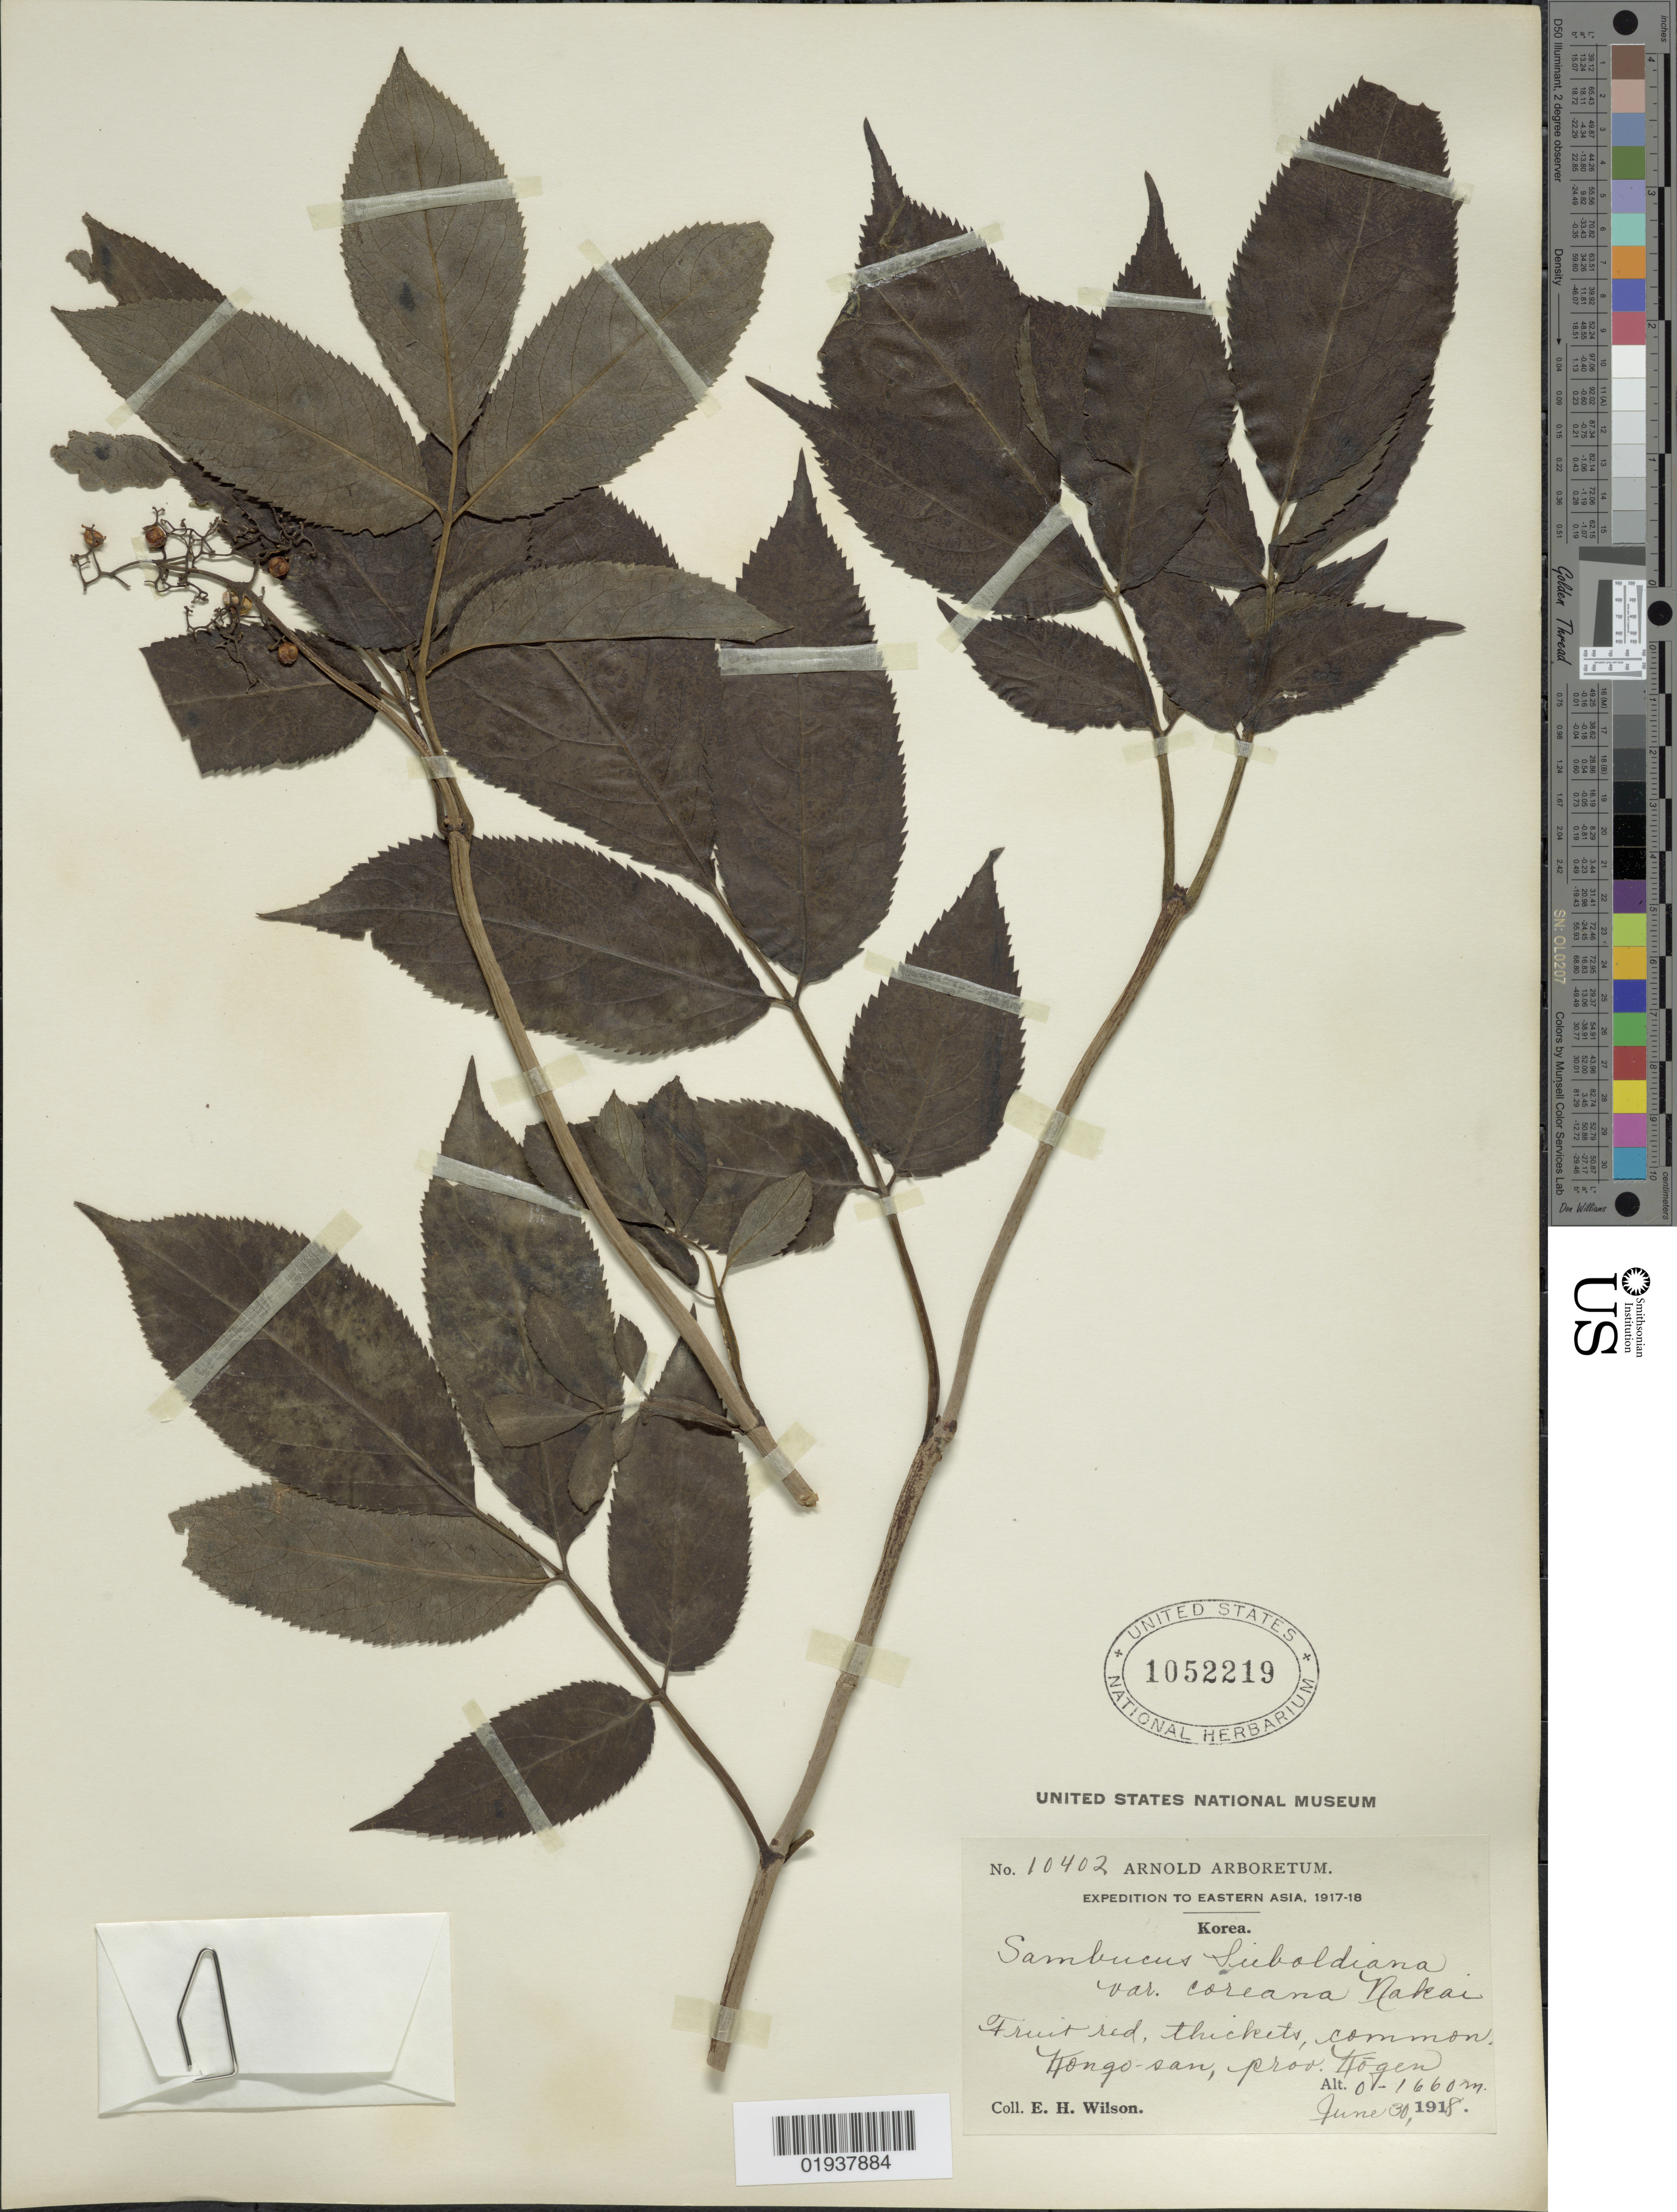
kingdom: Plantae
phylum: Tracheophyta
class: Magnoliopsida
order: Dipsacales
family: Viburnaceae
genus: Sambucus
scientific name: Sambucus racemosa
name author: L.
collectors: E. Wilson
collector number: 10402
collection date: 1918-06-30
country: North Korea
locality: Eastern Asia. Kongo-san, prov. Kogen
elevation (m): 0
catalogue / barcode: US 1052219